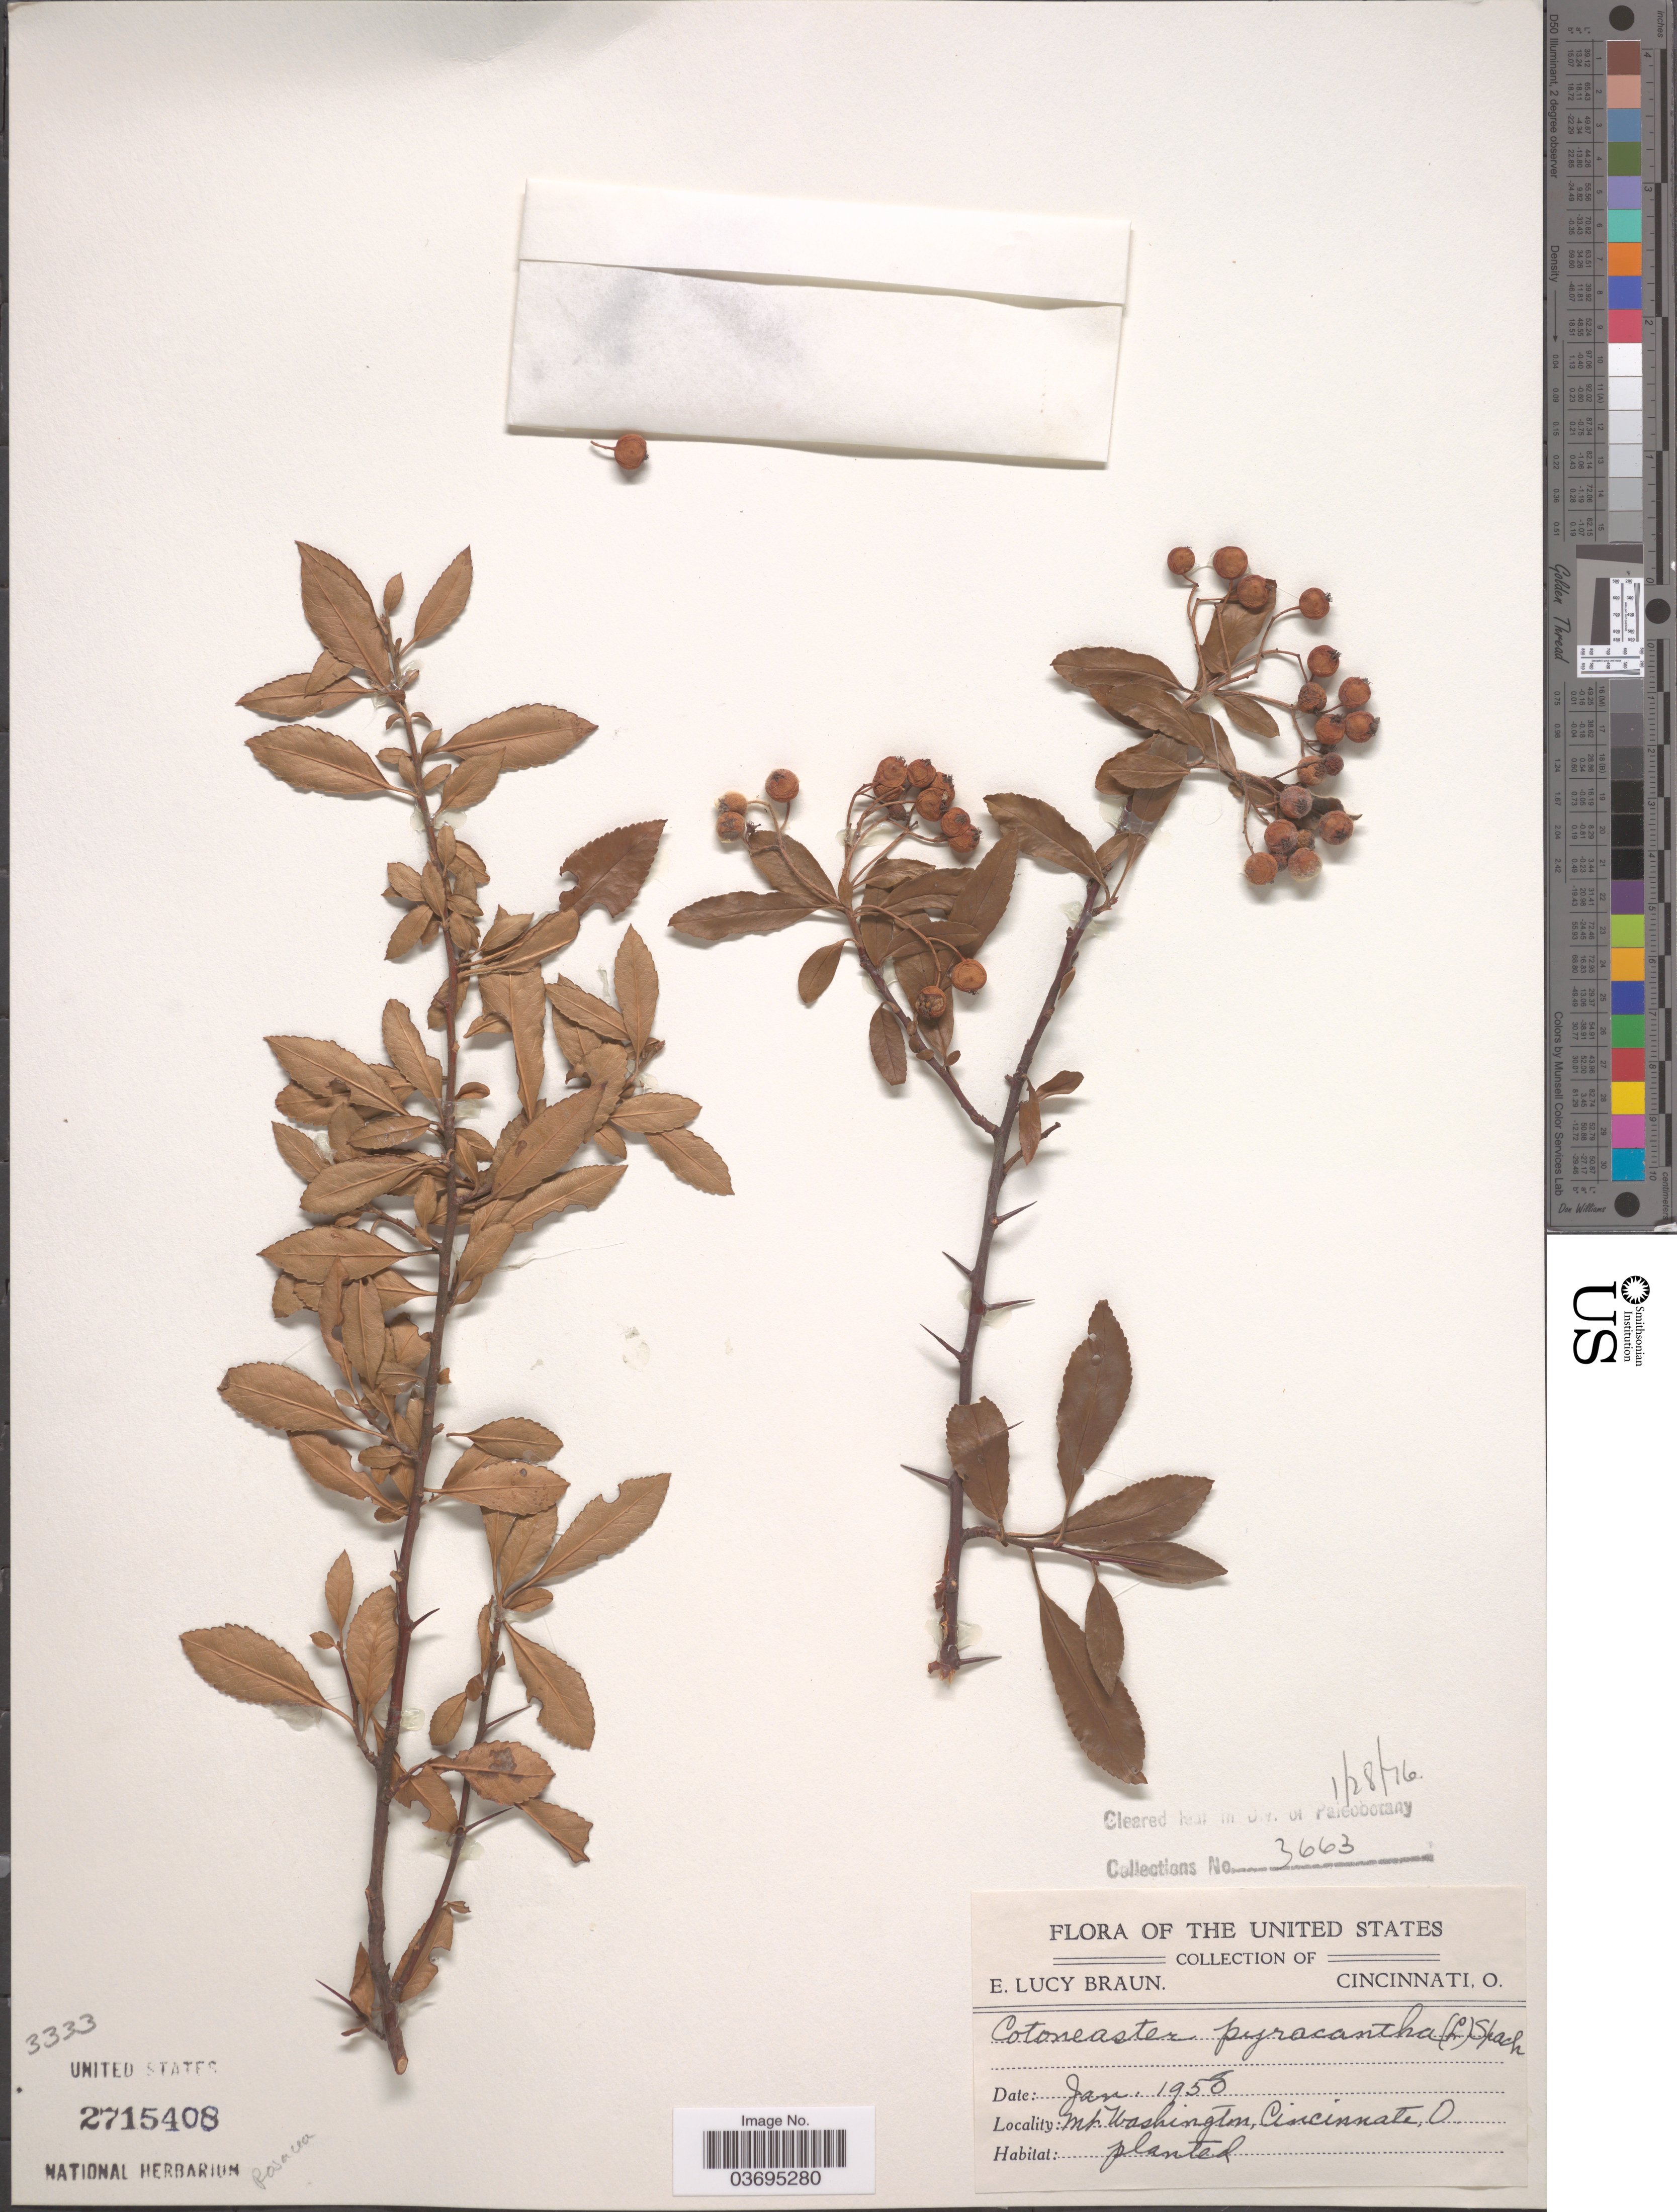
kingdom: Plantae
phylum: Tracheophyta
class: Magnoliopsida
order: Rosales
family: Rosaceae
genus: Cotoneaster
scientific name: Cotoneaster pyracantha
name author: (L.) Spach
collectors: E. L. Braun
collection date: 1958-01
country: United States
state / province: Ohio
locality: Mt. Washington, Cincinnati, O.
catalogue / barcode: US 2715408